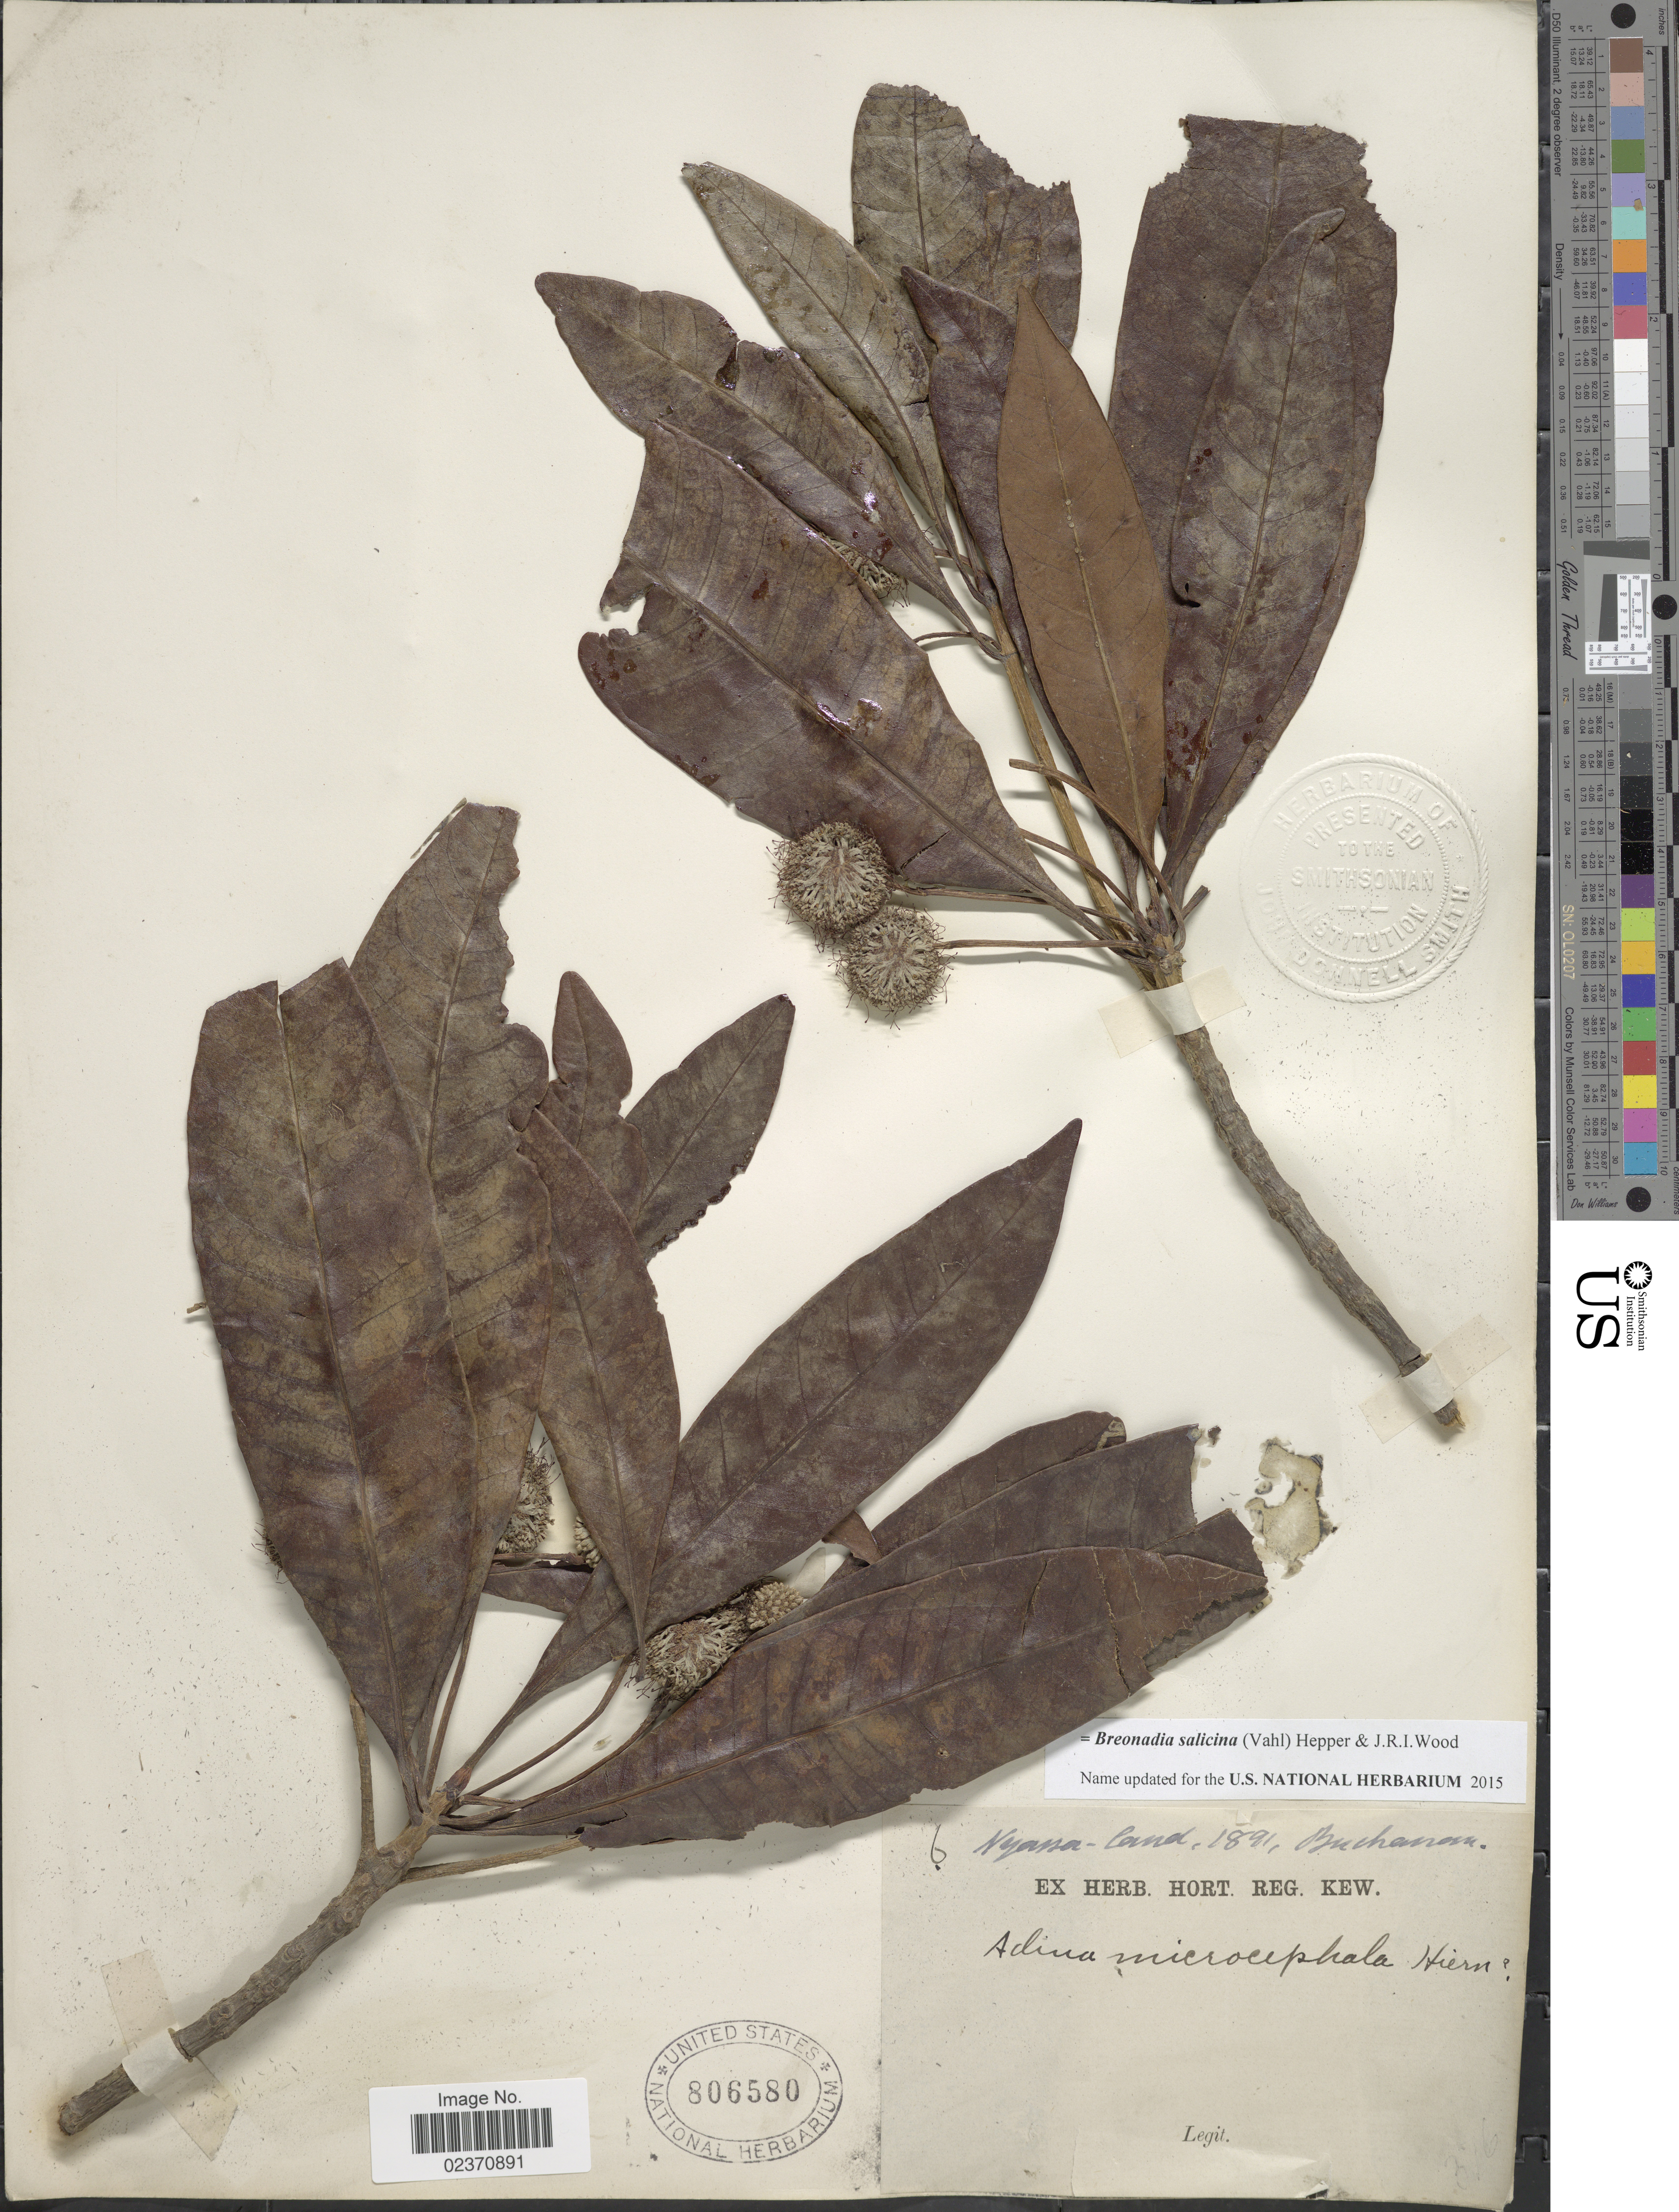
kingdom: Plantae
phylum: Tracheophyta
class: Magnoliopsida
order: Gentianales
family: Rubiaceae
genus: Breonadia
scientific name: Breonadia salicinia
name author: (Vahl) Hepper & J.R.I. Wood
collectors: -. Buchanan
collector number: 6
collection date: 1891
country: Malawi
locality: Nyassa-land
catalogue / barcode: US 806580